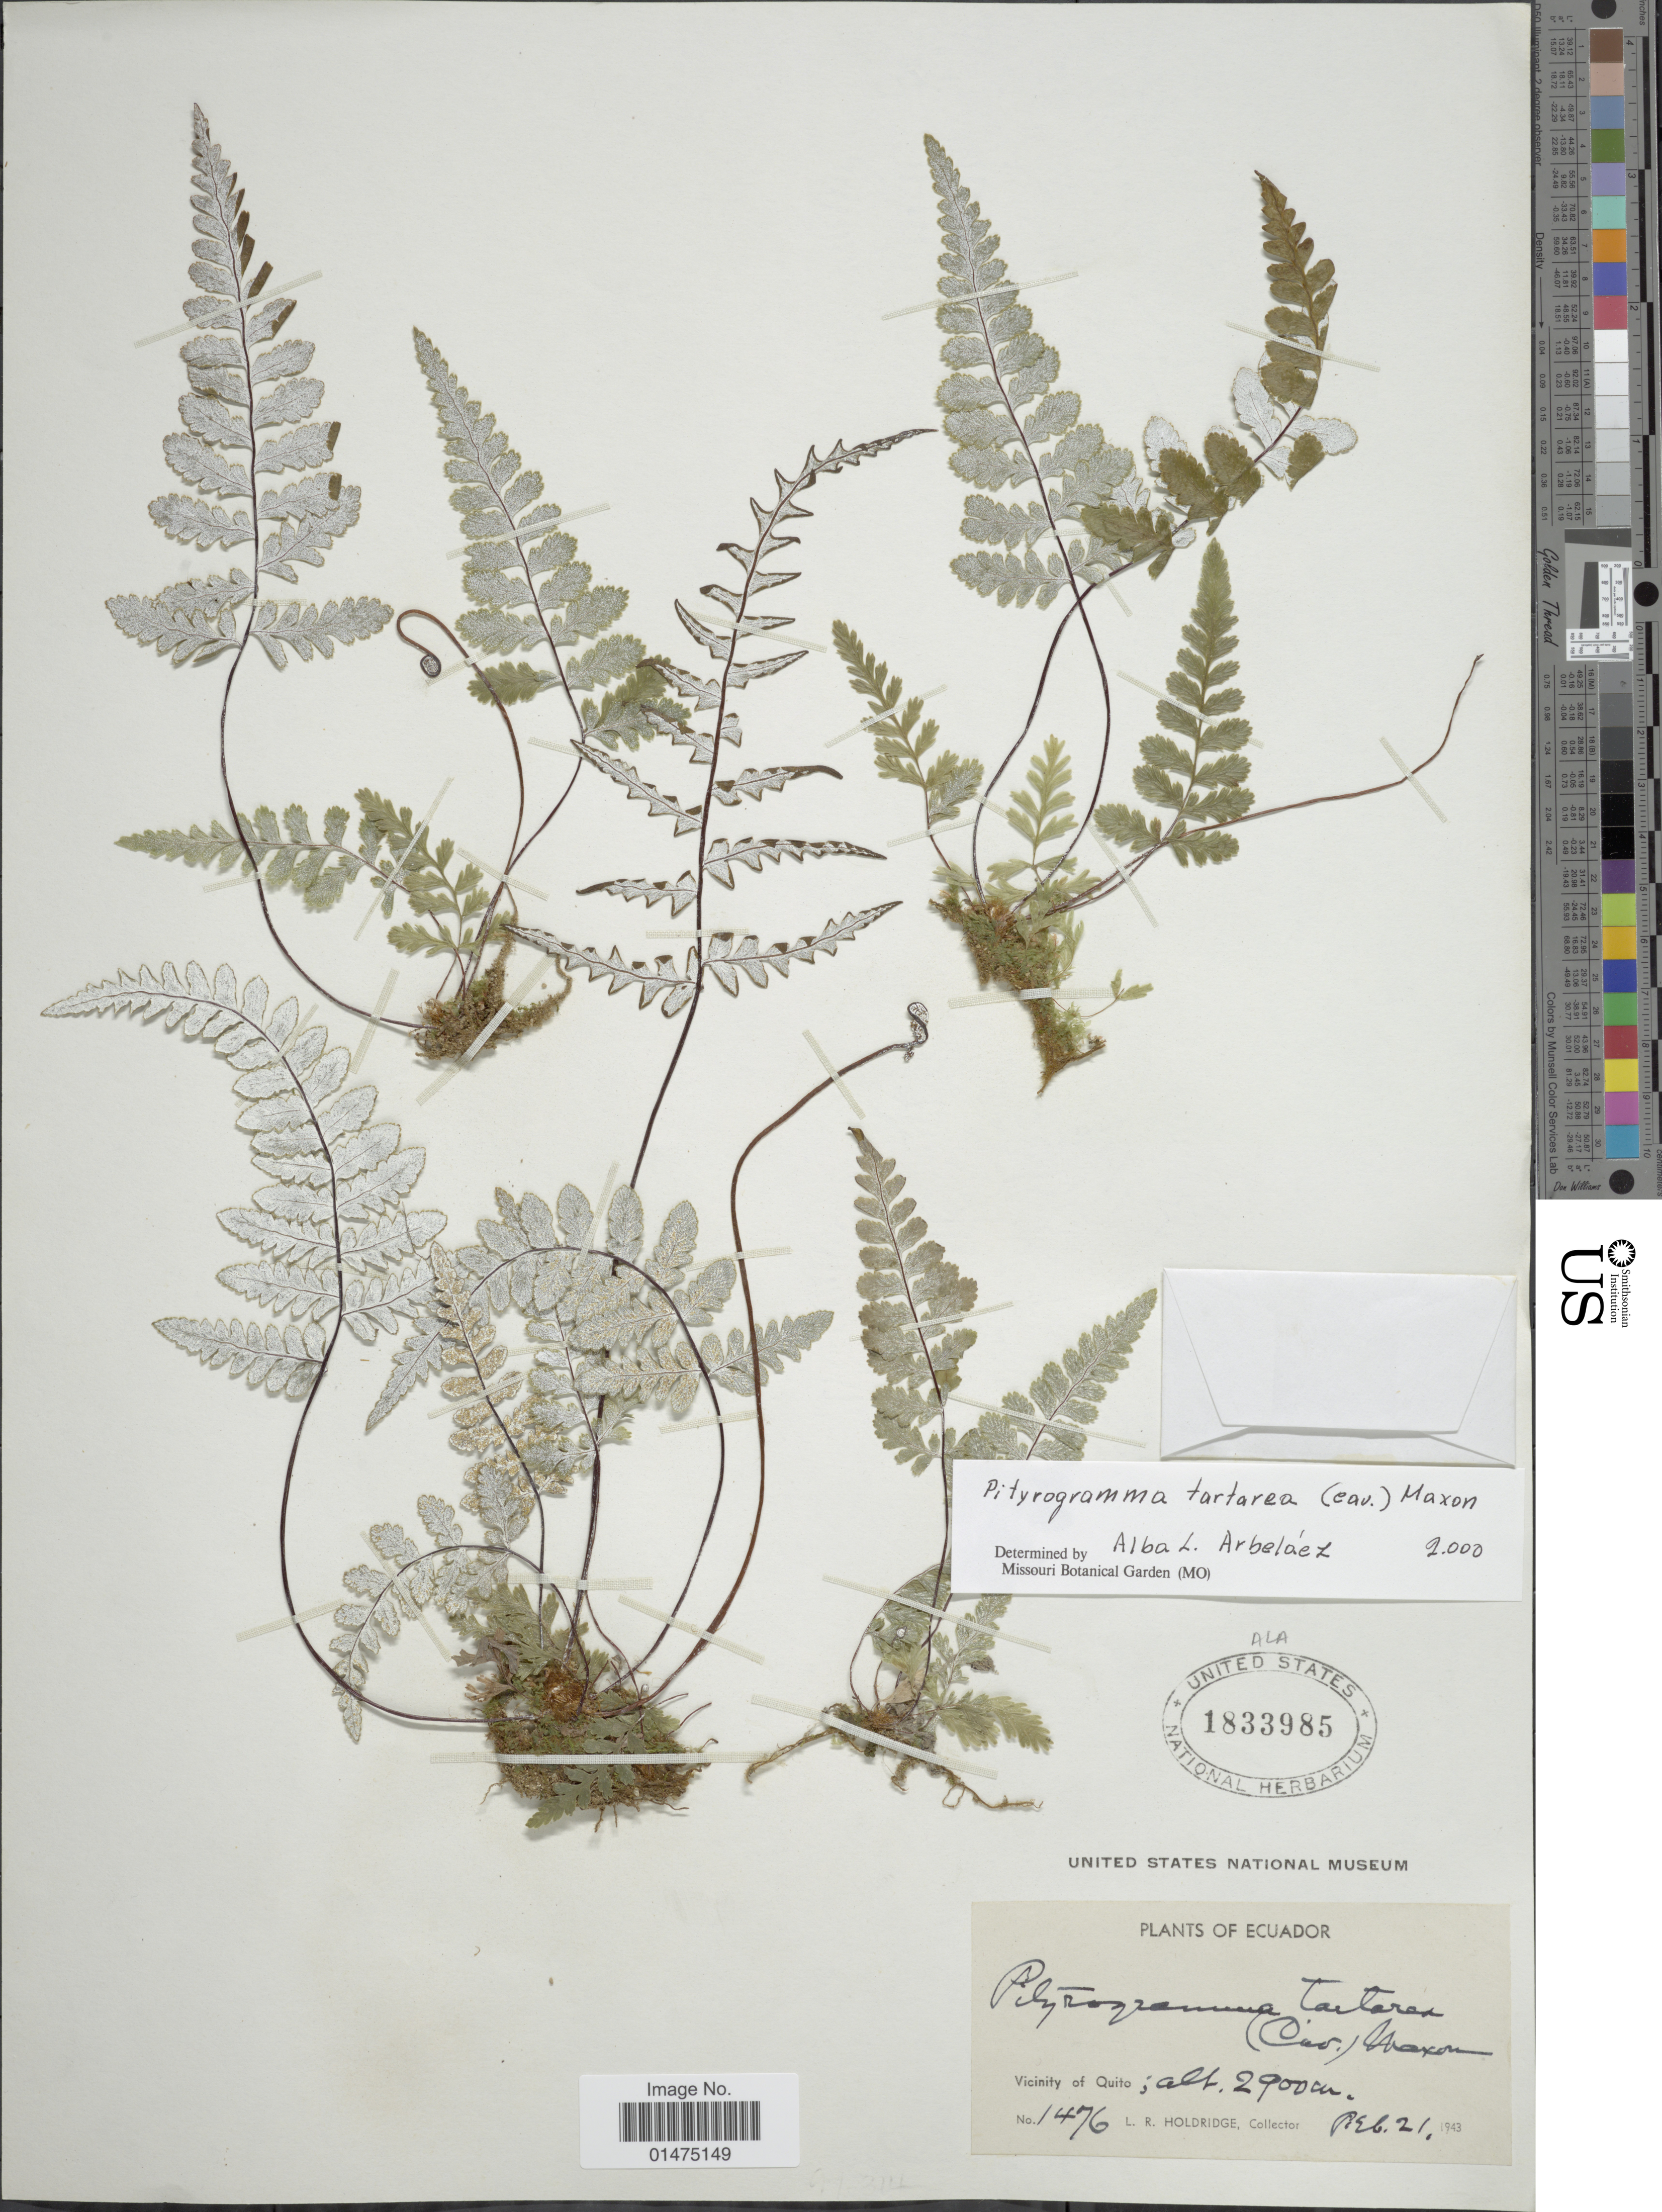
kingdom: Plantae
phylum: Tracheophyta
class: Polypodiopsida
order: Polypodiales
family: Pteridaceae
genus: Pityrogramma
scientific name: Pityrogramma tartarea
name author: (Cav.) Maxon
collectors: L. Holdridge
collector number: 1476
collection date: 1943-02-21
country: Ecuador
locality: Vicinity of Quito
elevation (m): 2900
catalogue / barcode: US 1833985